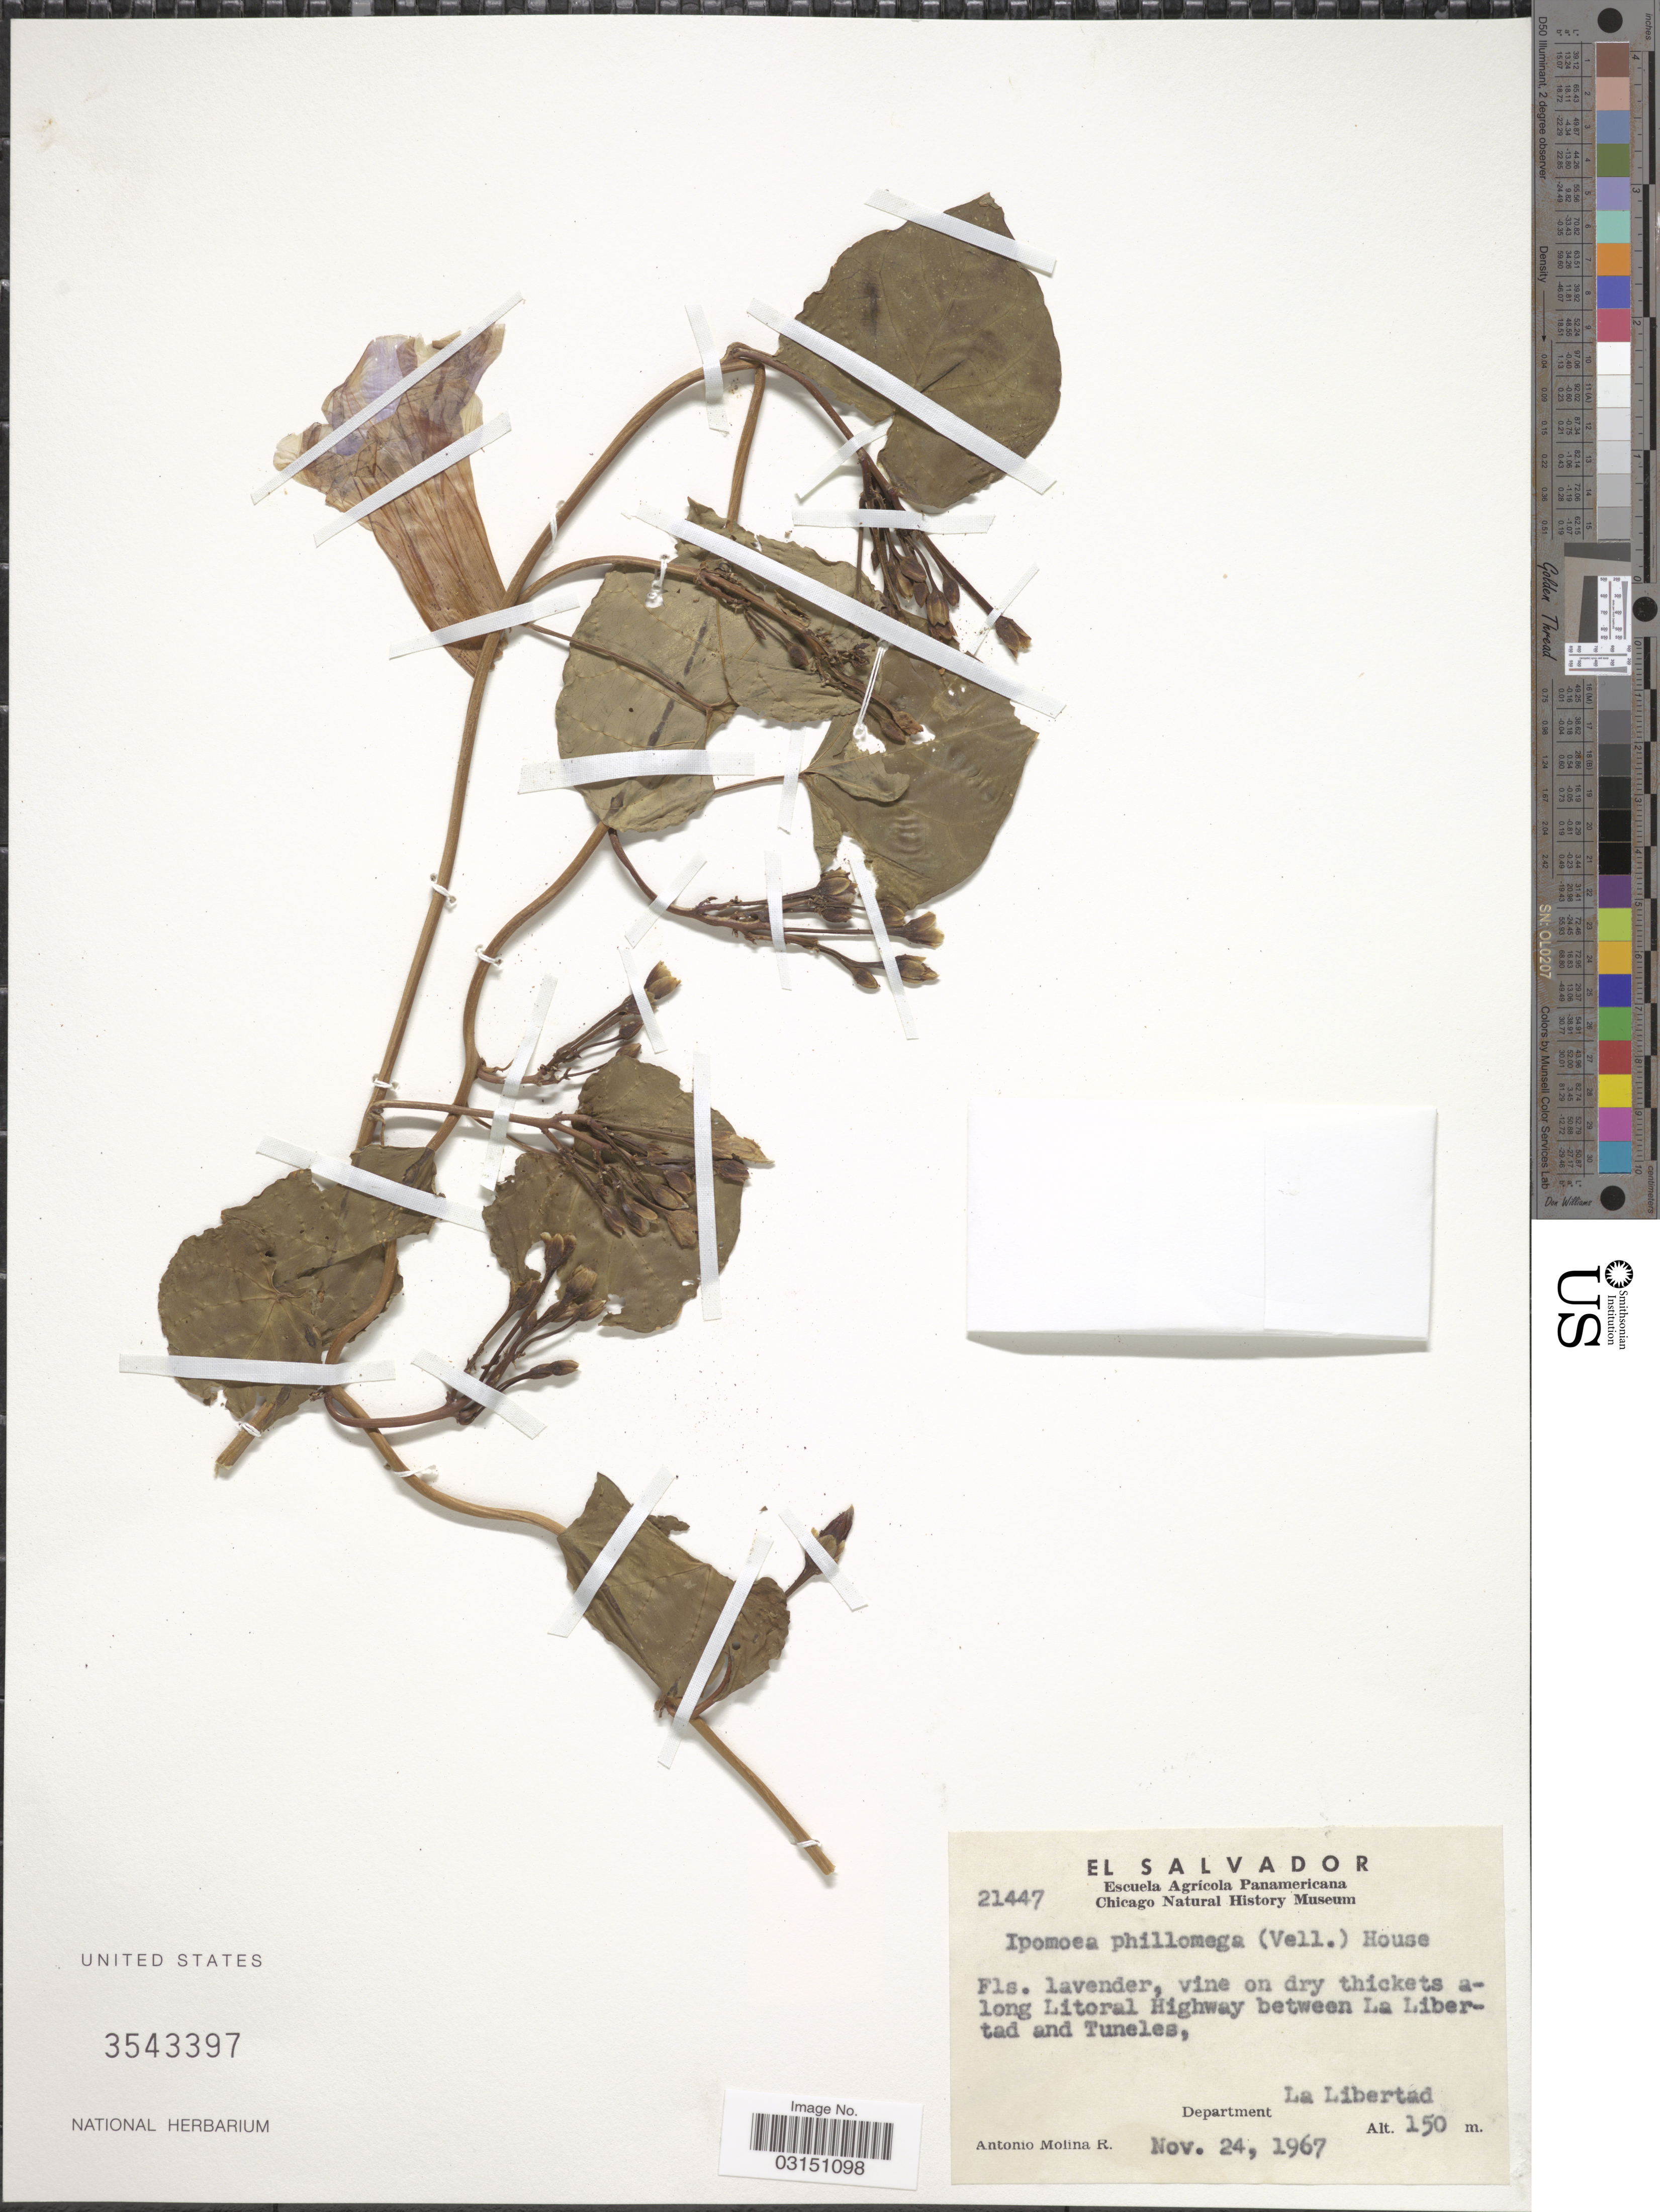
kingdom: Plantae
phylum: Tracheophyta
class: Magnoliopsida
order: Solanales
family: Convolvulaceae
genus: Ipomoea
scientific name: Ipomoea philomega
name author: (Vell.) House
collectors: A. Molina R.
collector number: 21447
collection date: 1967-11-24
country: El Salvador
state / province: La Libertad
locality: Along Litoral Highway between La Libertad and Tuneles, Department La Libertad.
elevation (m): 150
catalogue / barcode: US 3543397